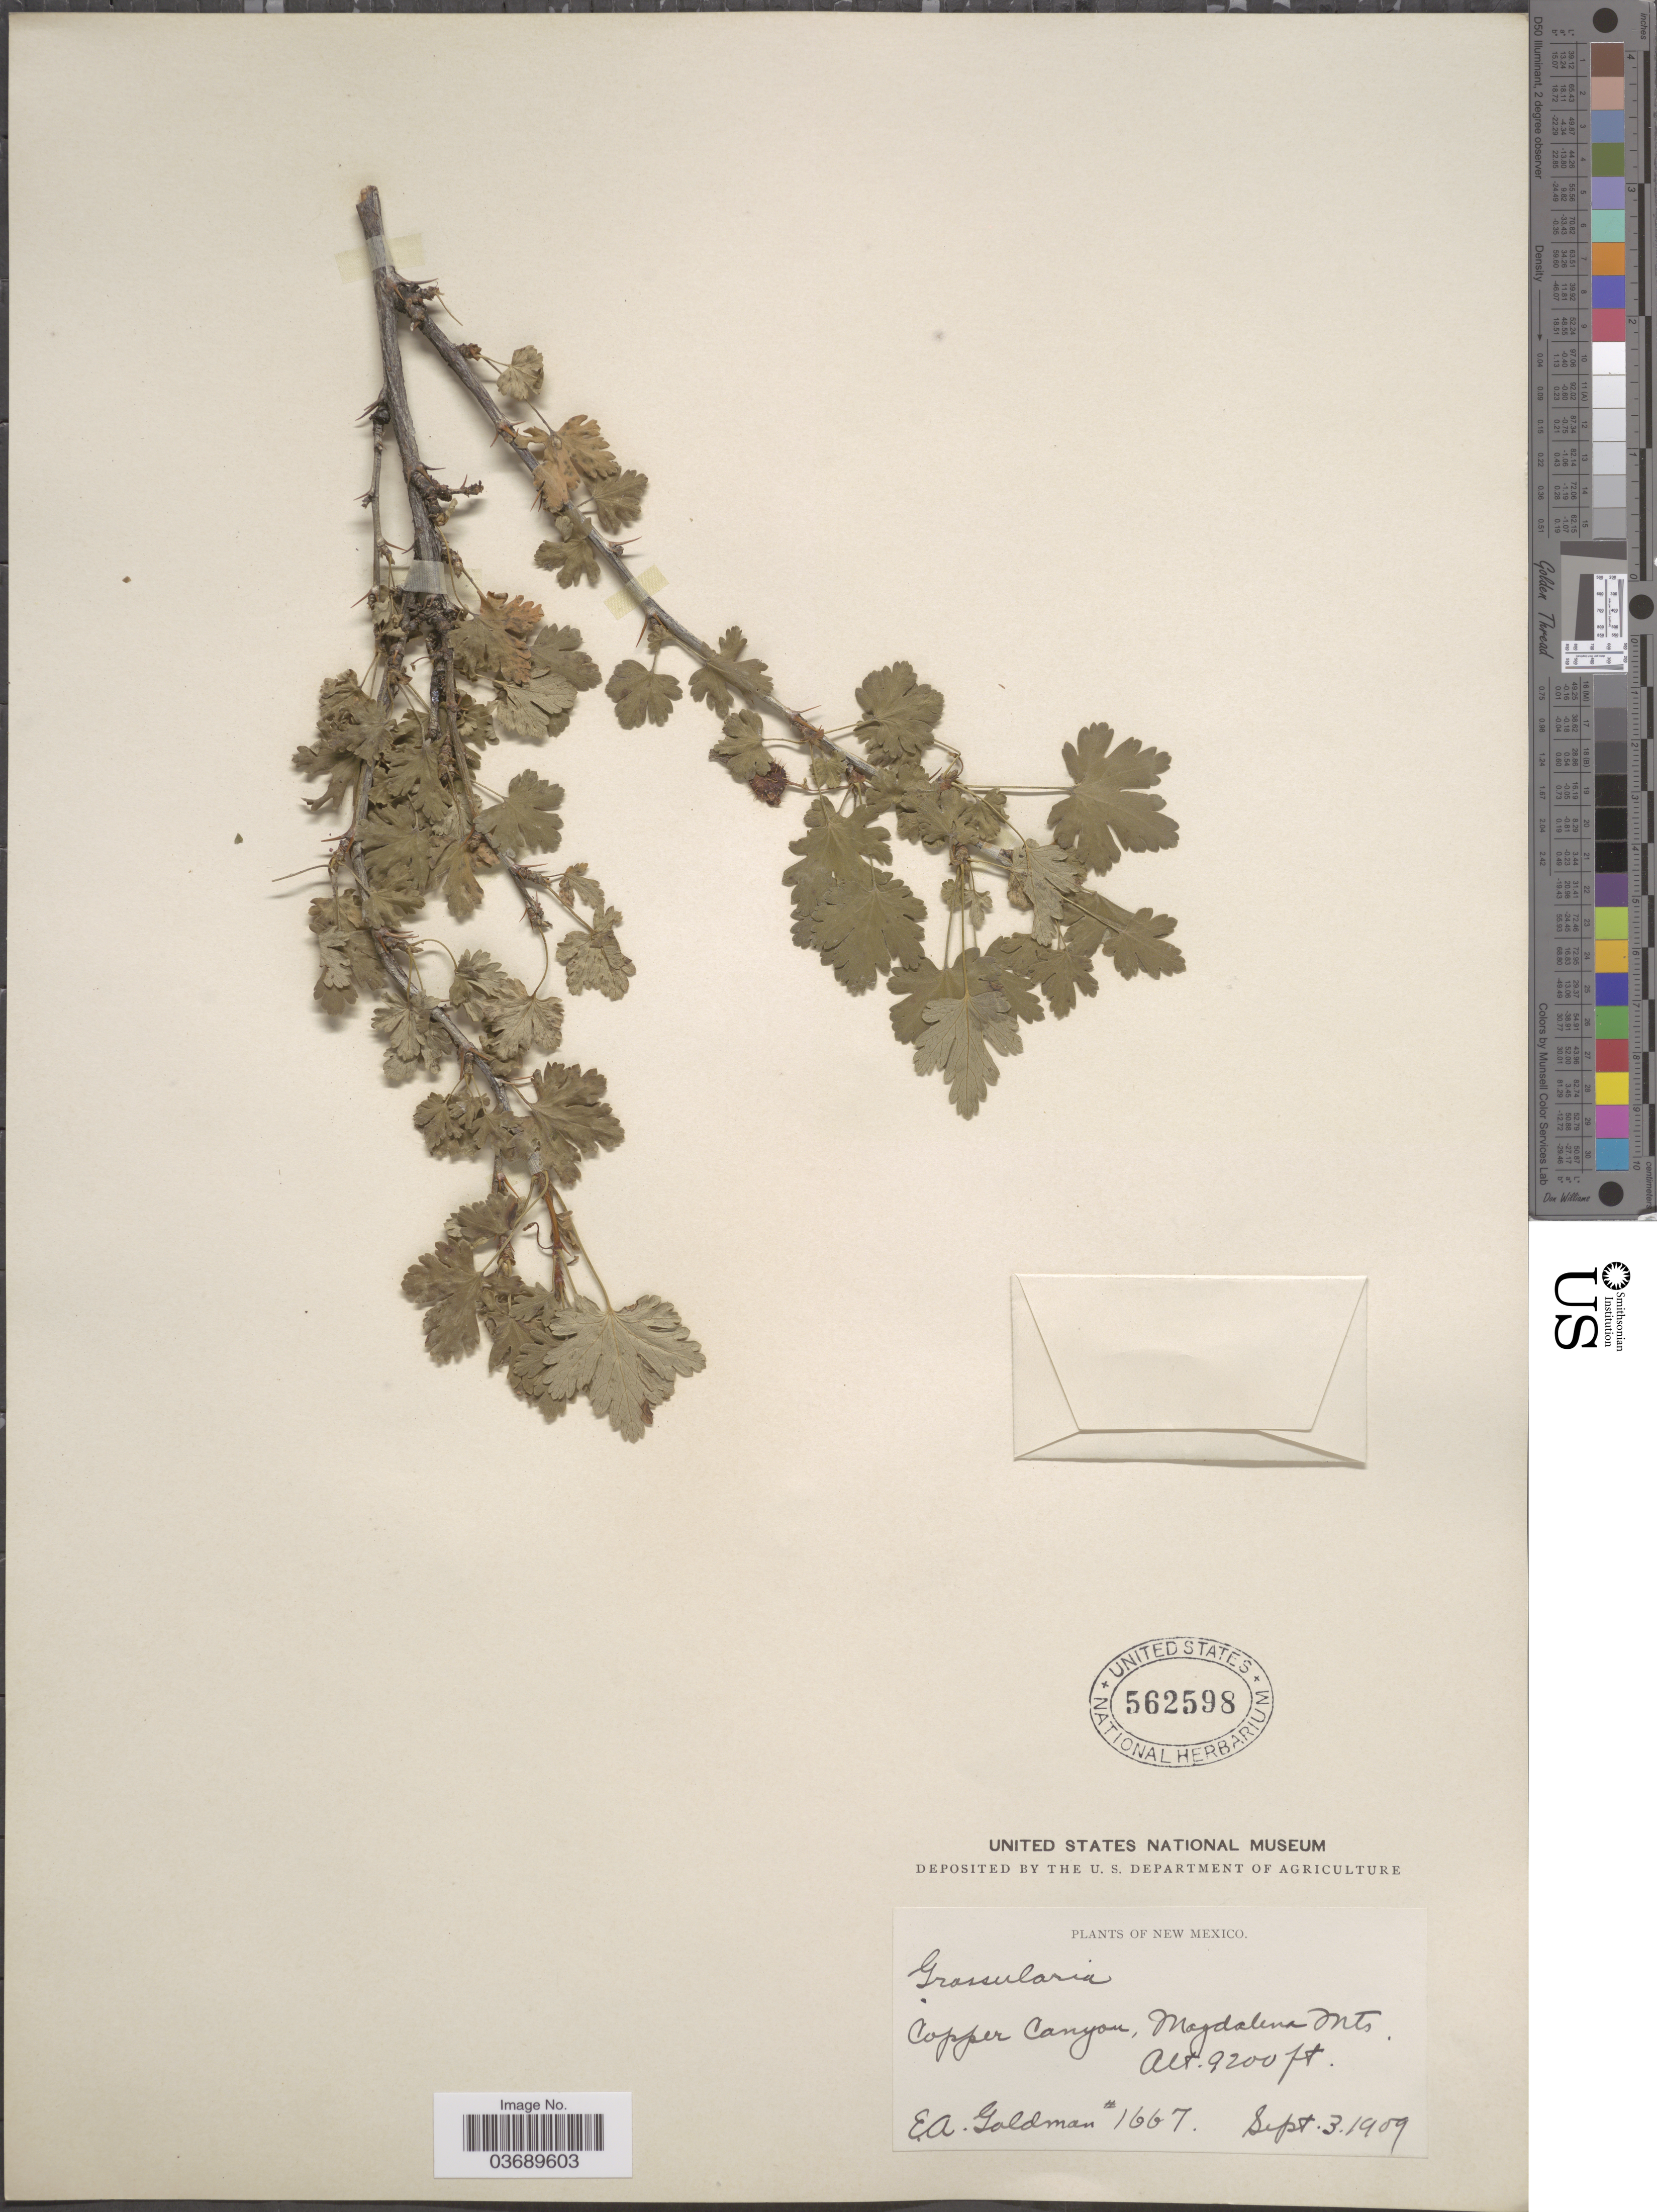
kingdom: Plantae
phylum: Tracheophyta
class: Magnoliopsida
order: Saxifragales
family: Grossulariaceae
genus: Ribes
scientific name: Ribes sp.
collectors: E. A. Goldman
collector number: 1667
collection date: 1909-09-03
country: United States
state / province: New Mexico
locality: Copper Canyon, Magdalena Mts.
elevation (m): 2804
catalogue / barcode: US 562598